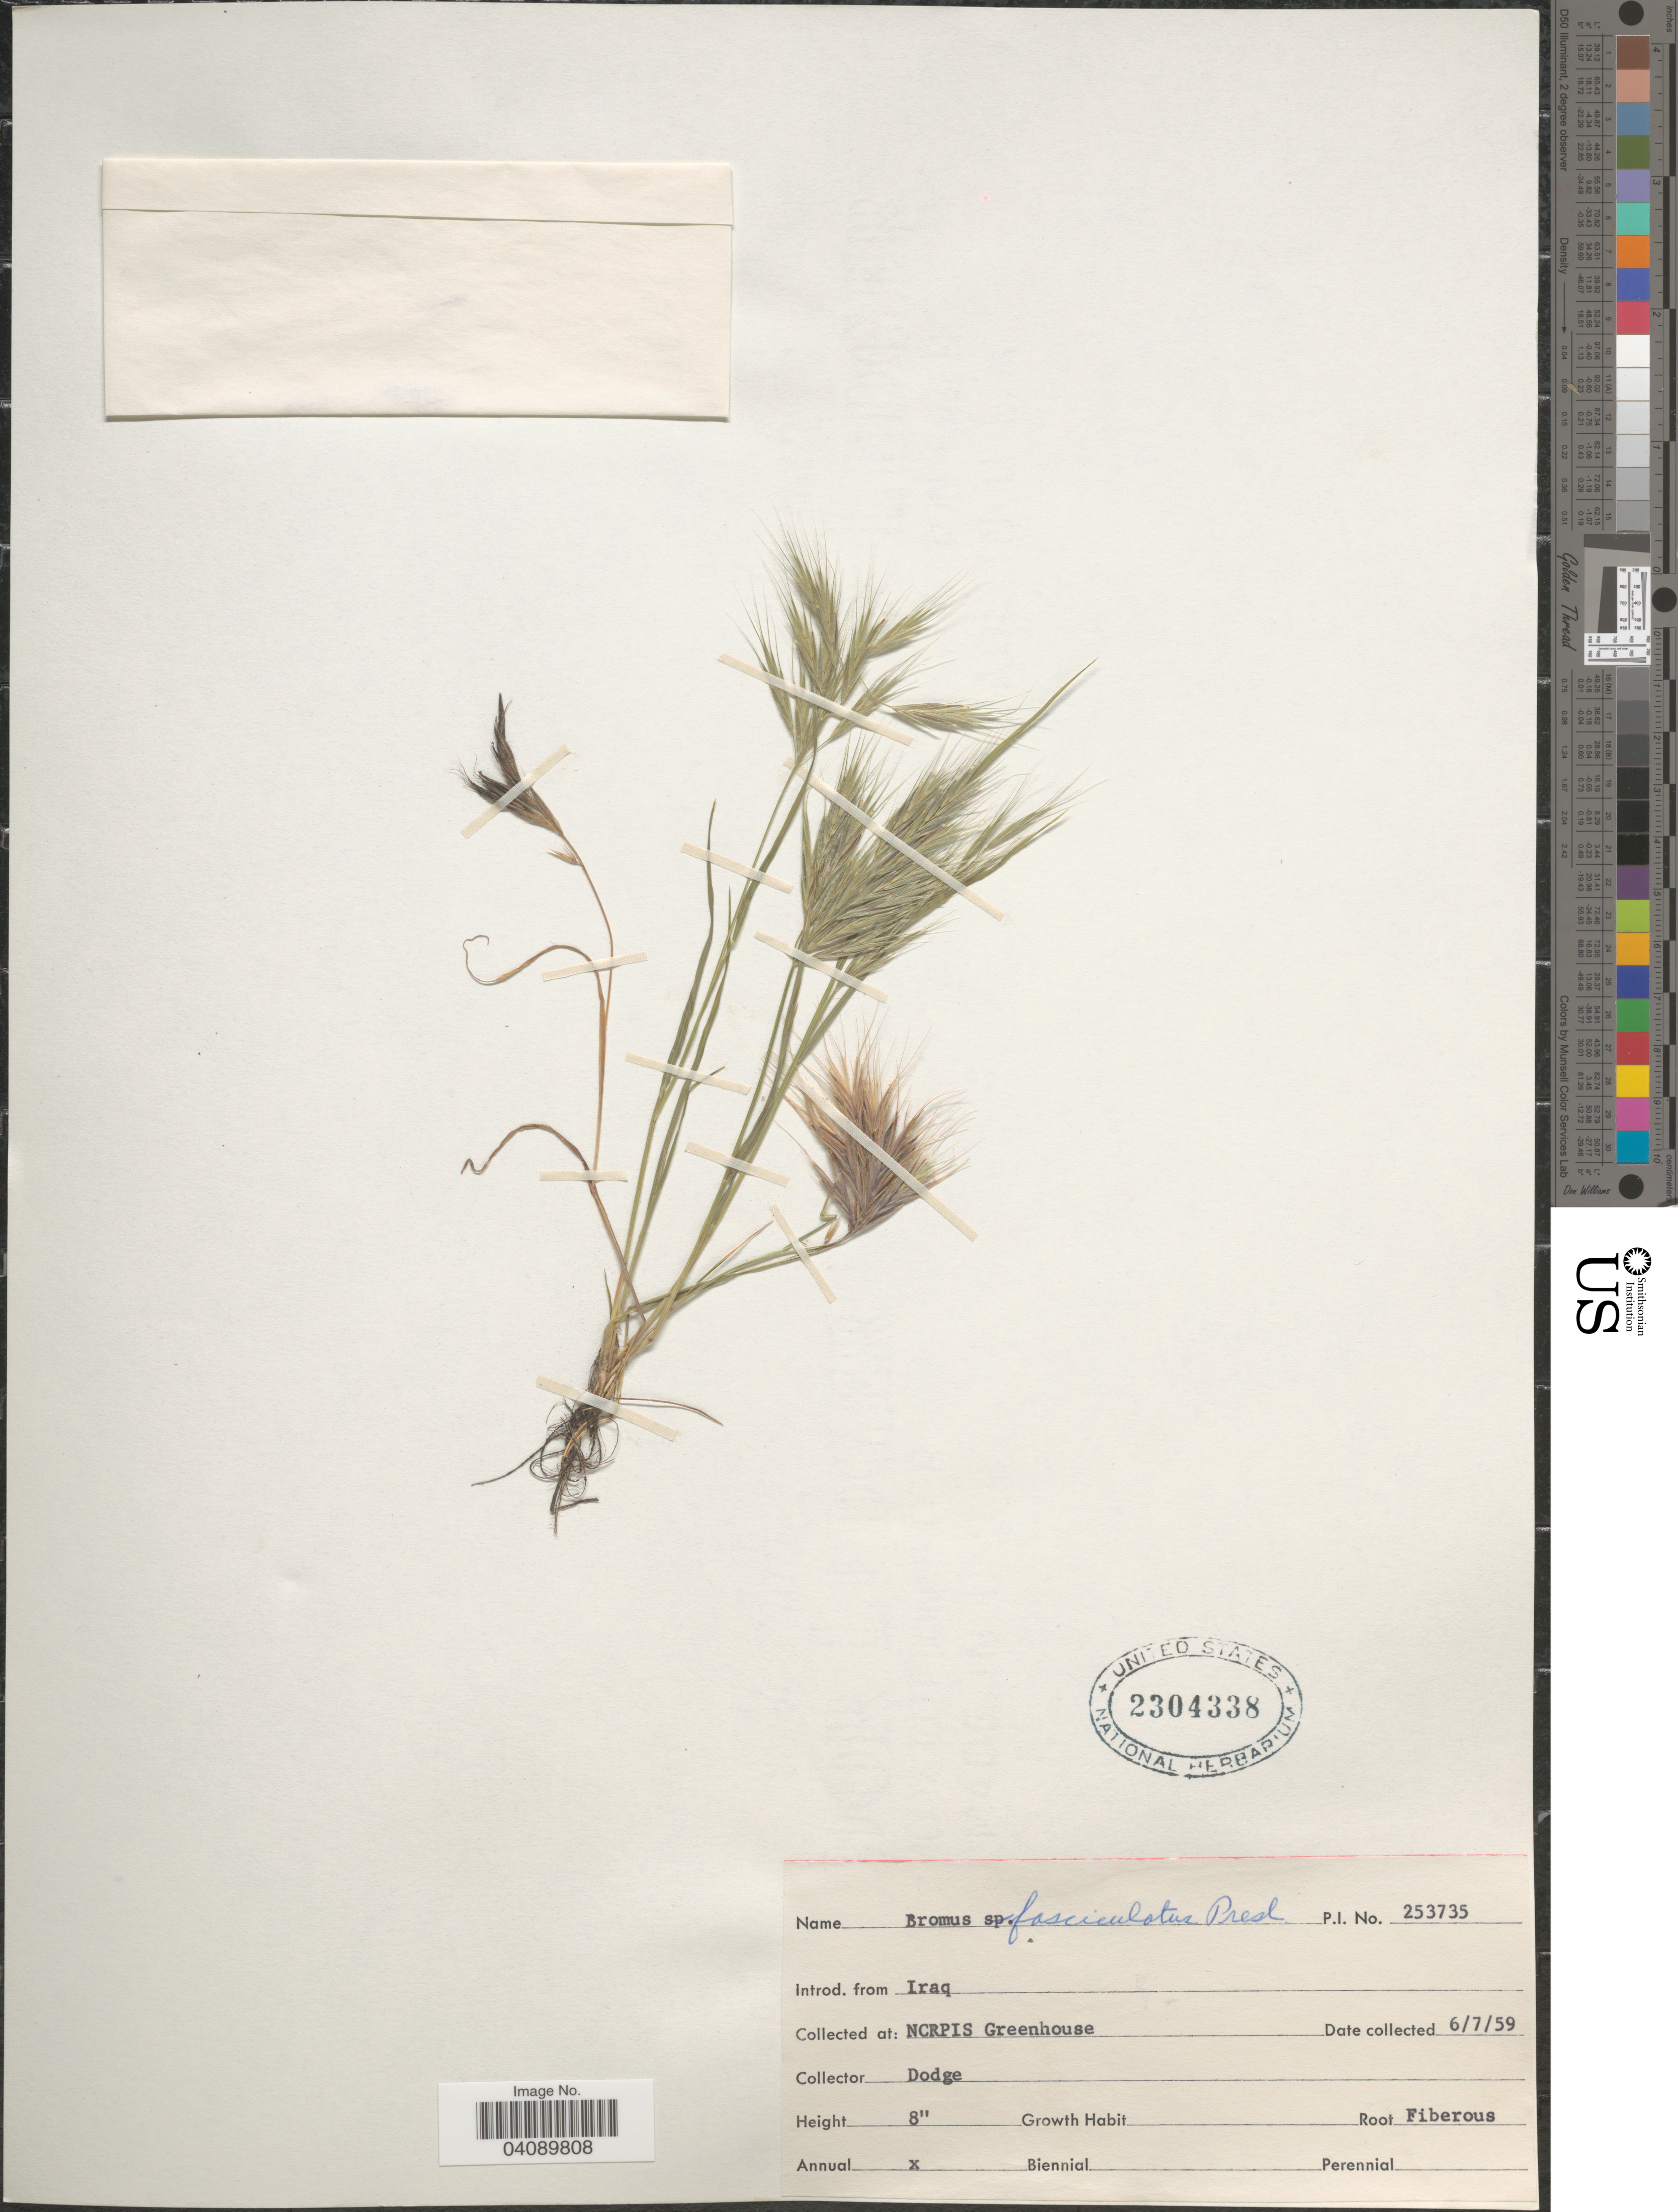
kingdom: Plantae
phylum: Tracheophyta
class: Liliopsida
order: Poales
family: Poaceae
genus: Bromus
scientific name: Bromus fasciculatus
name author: C. Presl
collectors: -. Dodge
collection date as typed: Transcribed d/m/y: 6/7/59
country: United States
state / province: Iowa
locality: NCRPIS Greenhouse.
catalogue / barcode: US 2304338